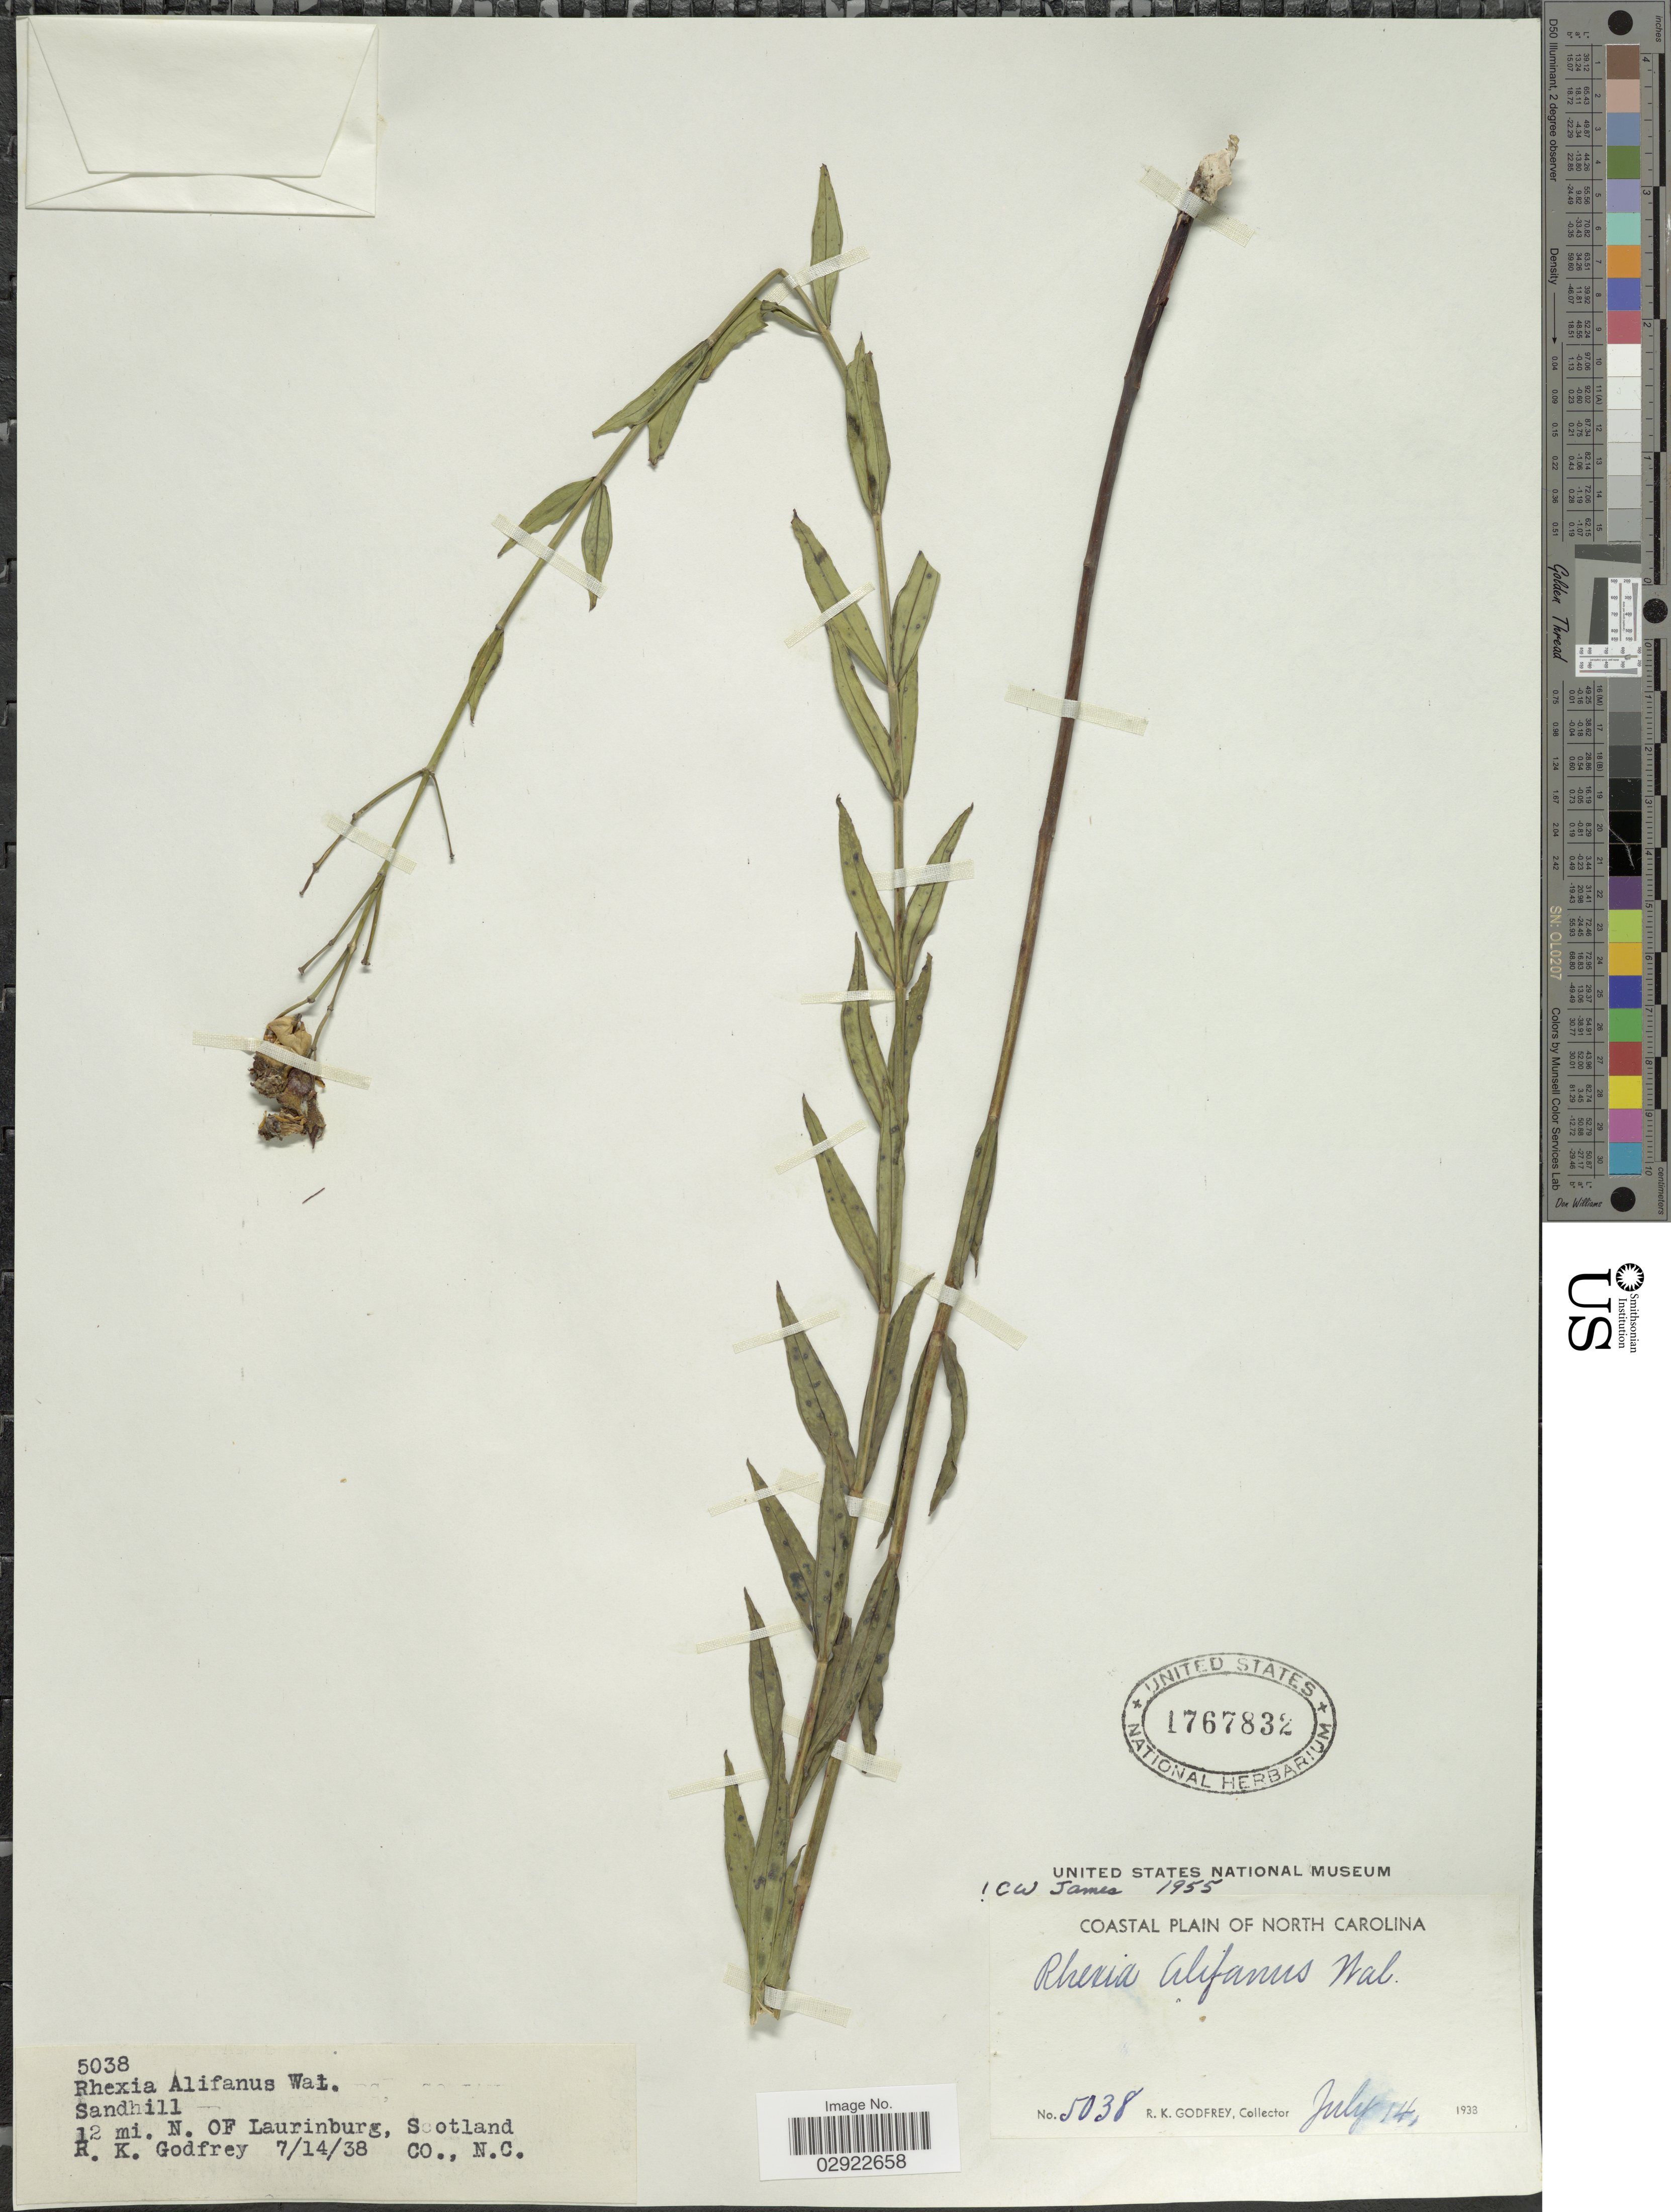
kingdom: Plantae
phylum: Tracheophyta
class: Magnoliopsida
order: Myrtales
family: Melastomataceae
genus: Rhexia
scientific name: Rhexia alifanus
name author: Walter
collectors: R. K. Godfrey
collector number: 5038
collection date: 1938-07-14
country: United States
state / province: North Carolina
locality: Coastal Plain of North Carolina. Sandhill, 12 mi. N. of Laurinburg, Scotland Co.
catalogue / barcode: US 1767832